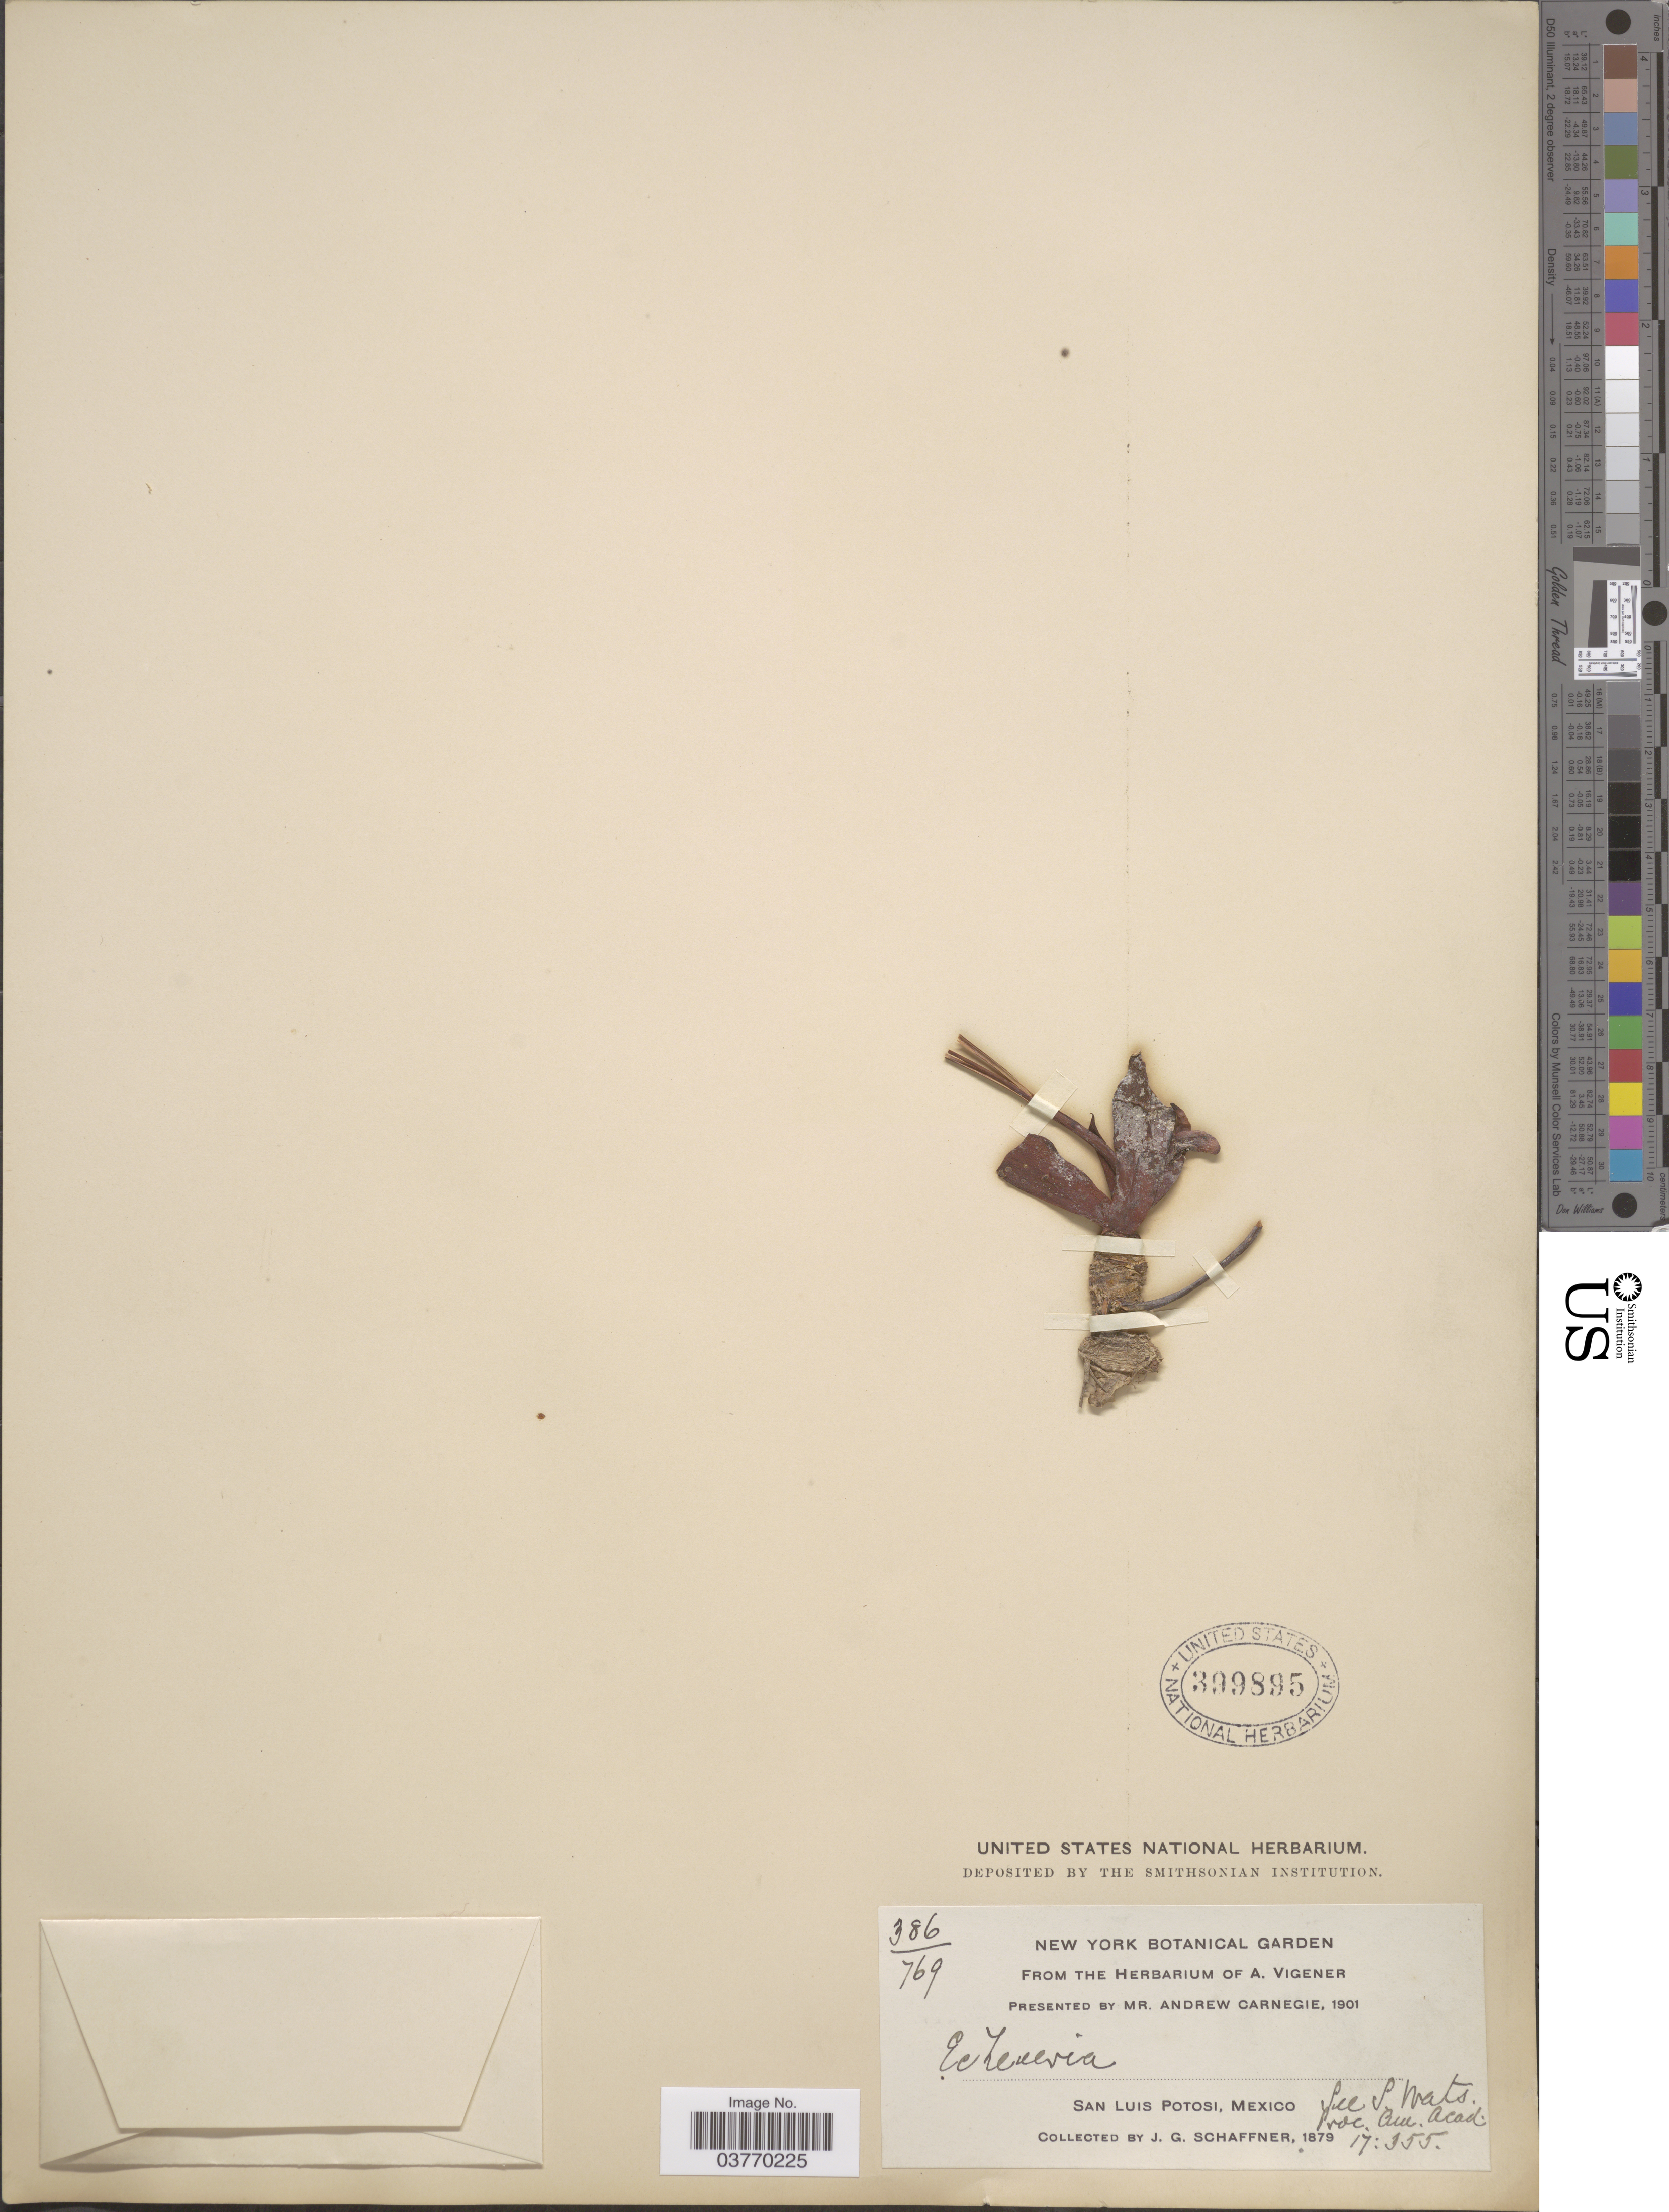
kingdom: Plantae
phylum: Tracheophyta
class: Magnoliopsida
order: Saxifragales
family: Crassulaceae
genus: Echeveria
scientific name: Echeveria humilis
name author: Rose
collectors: J. G. Schaffner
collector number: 386/769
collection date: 1879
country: Mexico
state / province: San Luis Potosí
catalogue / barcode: US 399895